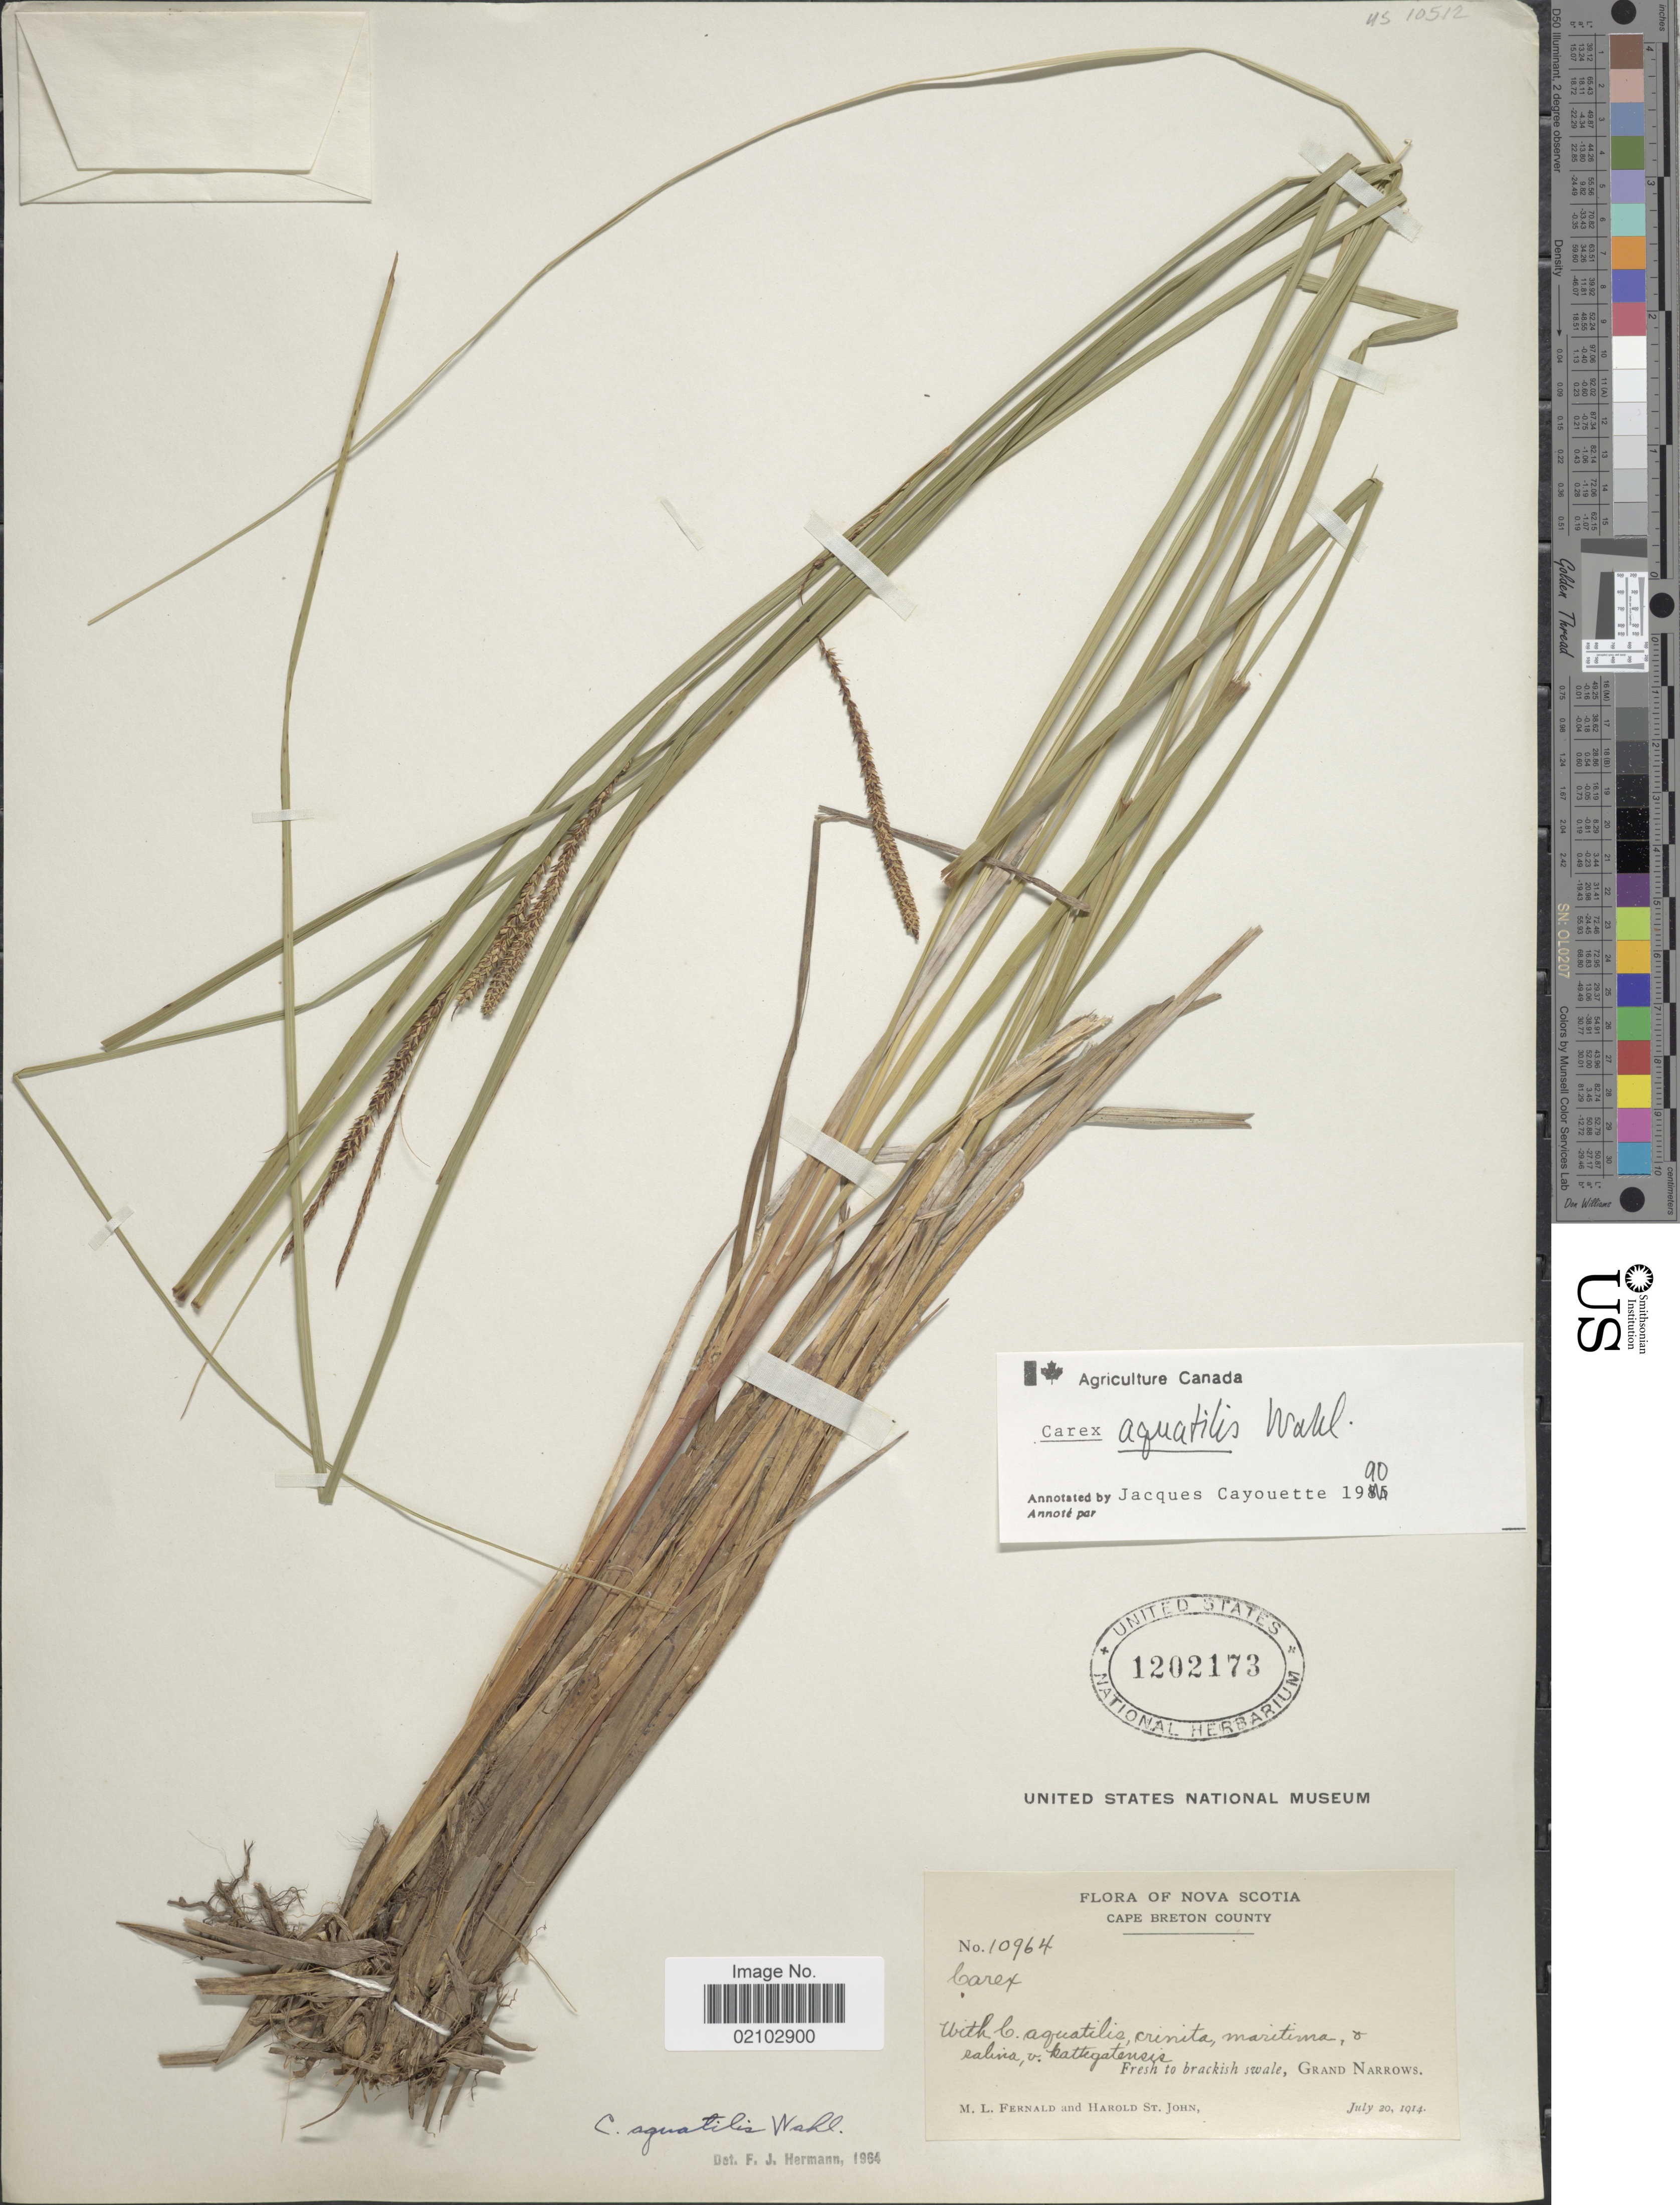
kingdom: Plantae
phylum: Tracheophyta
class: Liliopsida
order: Poales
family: Cyperaceae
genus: Carex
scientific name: Carex aquatilis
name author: Wahlenb.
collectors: M. L. Fernald & H. St. John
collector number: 10964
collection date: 1914-07-20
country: Canada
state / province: Nova Scotia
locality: Cape Breton County, fresh to brackish swale, Grand Narrows.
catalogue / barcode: US 1202173